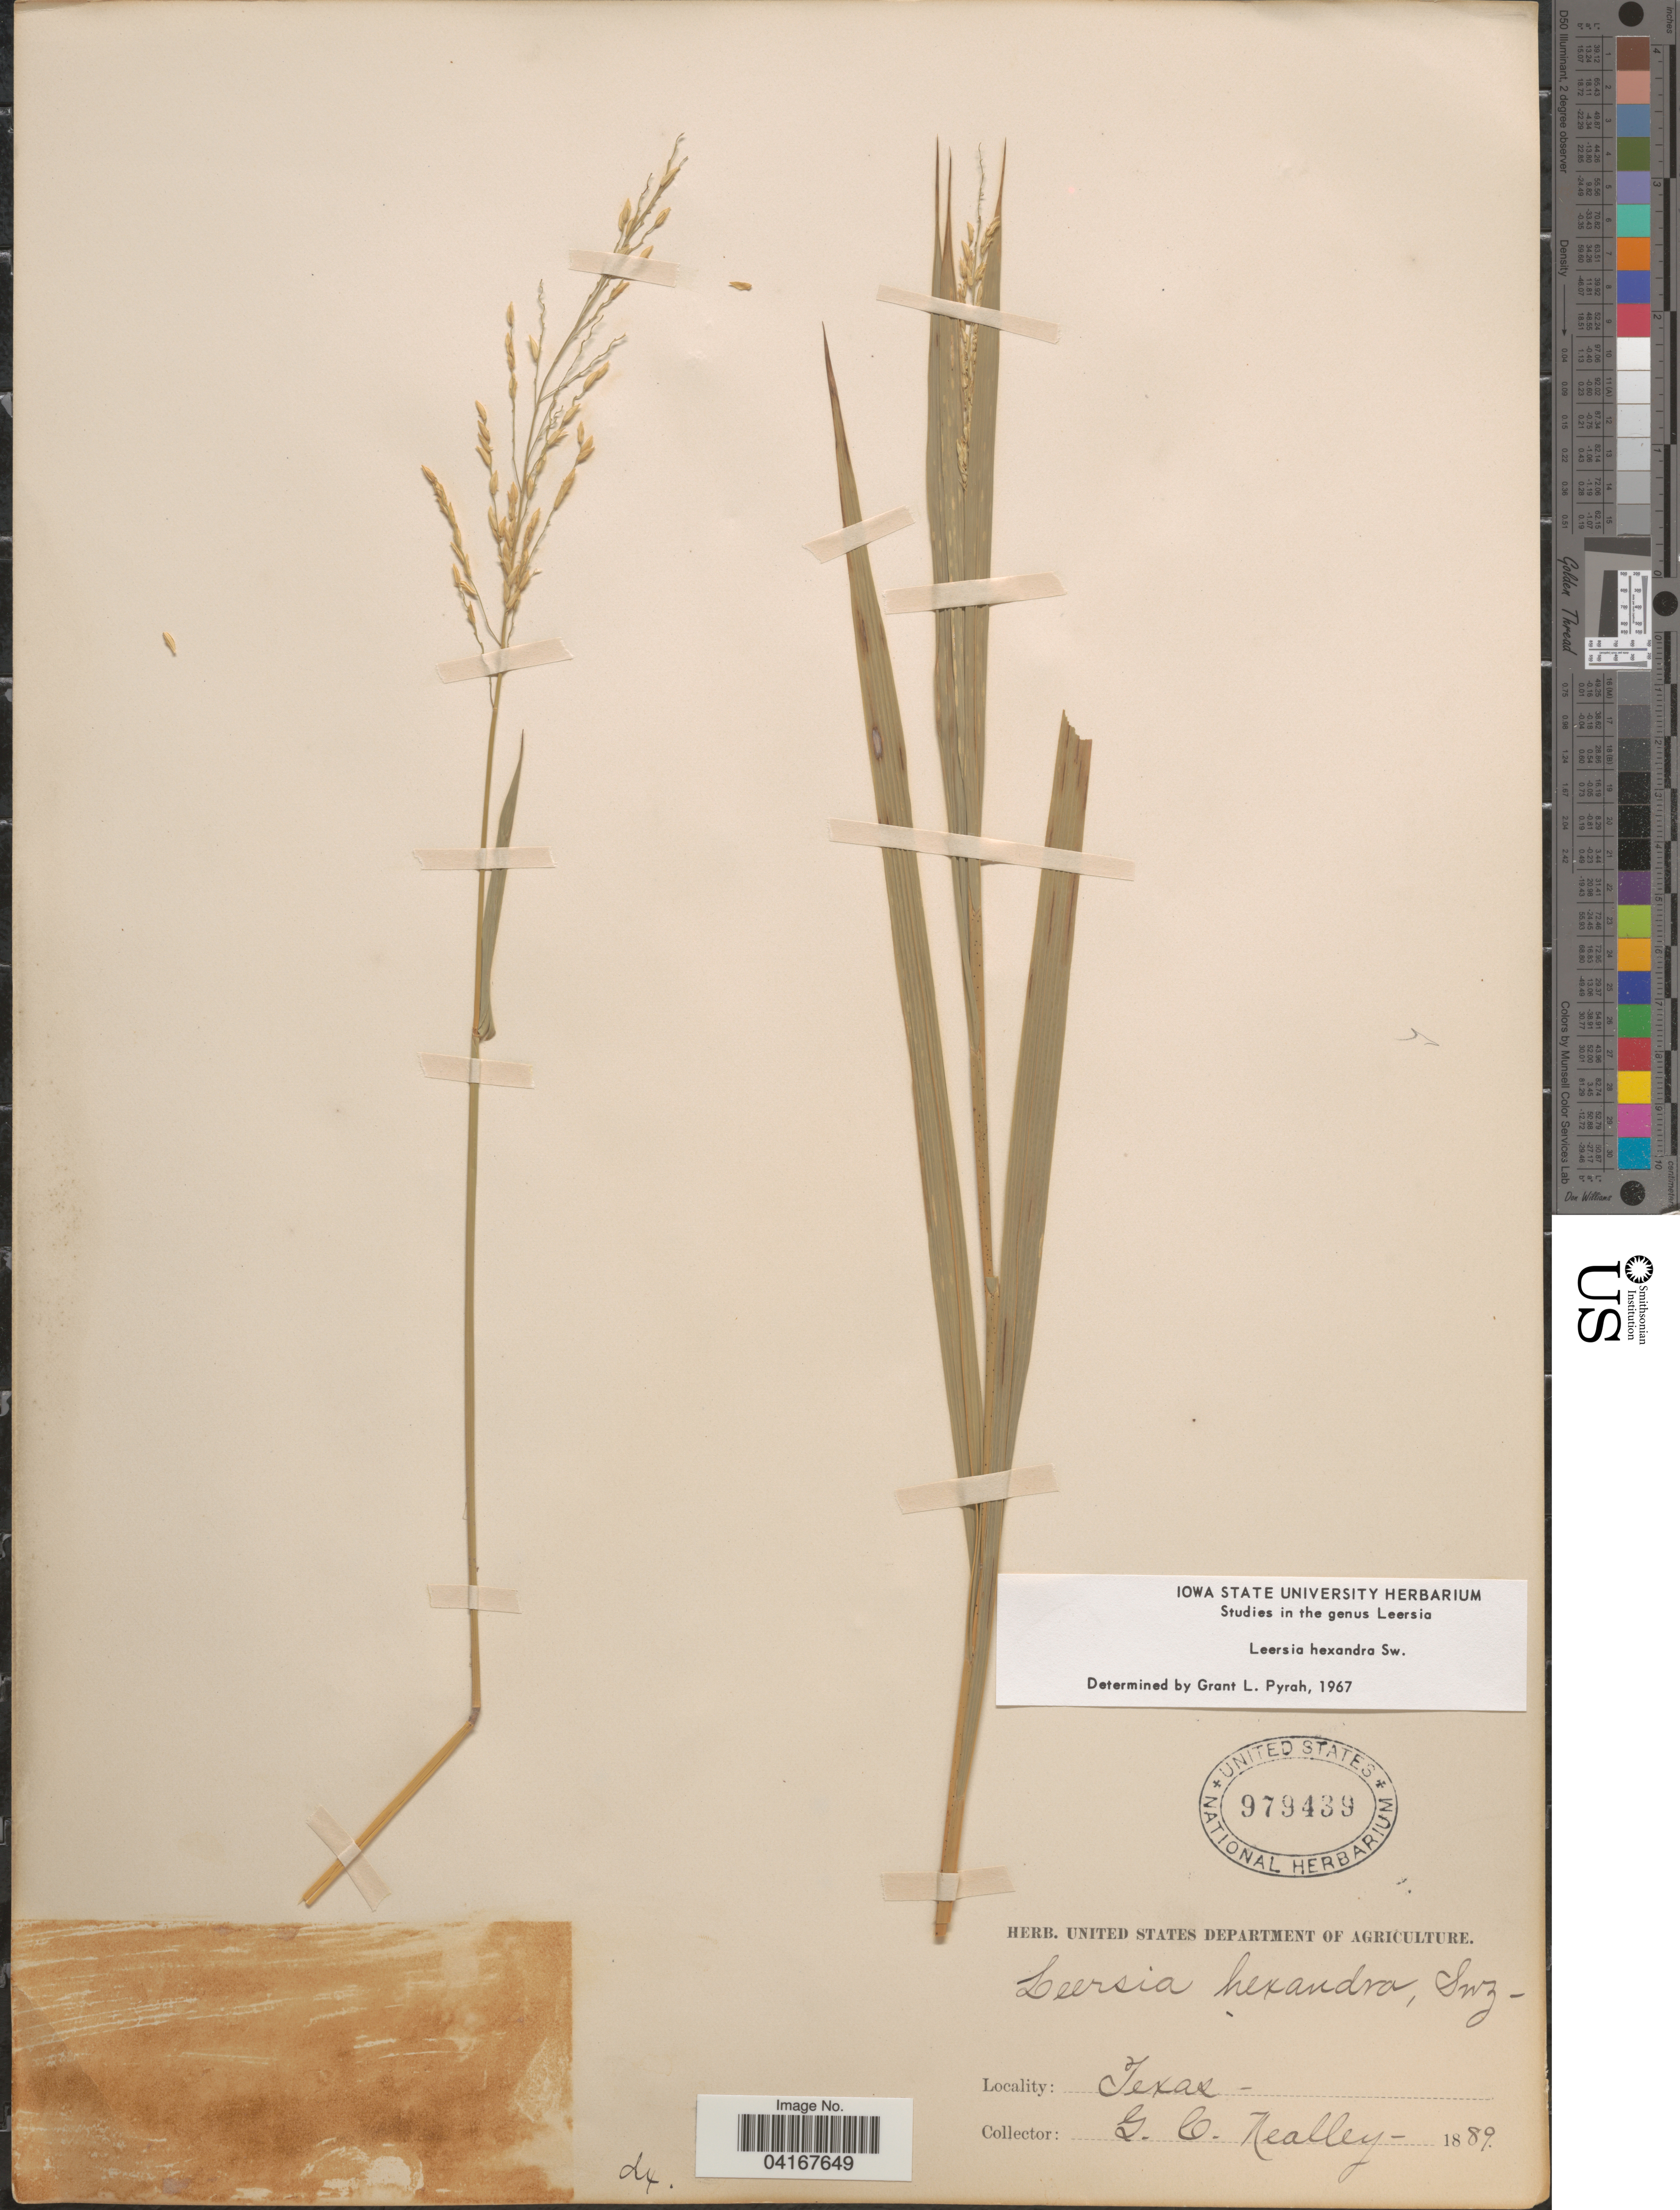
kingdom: Plantae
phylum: Tracheophyta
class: Liliopsida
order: Poales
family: Poaceae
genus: Leersia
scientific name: Leersia hexandra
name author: Sw.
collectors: G. C. Nealley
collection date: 1889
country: United States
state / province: Texas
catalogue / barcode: US 979439